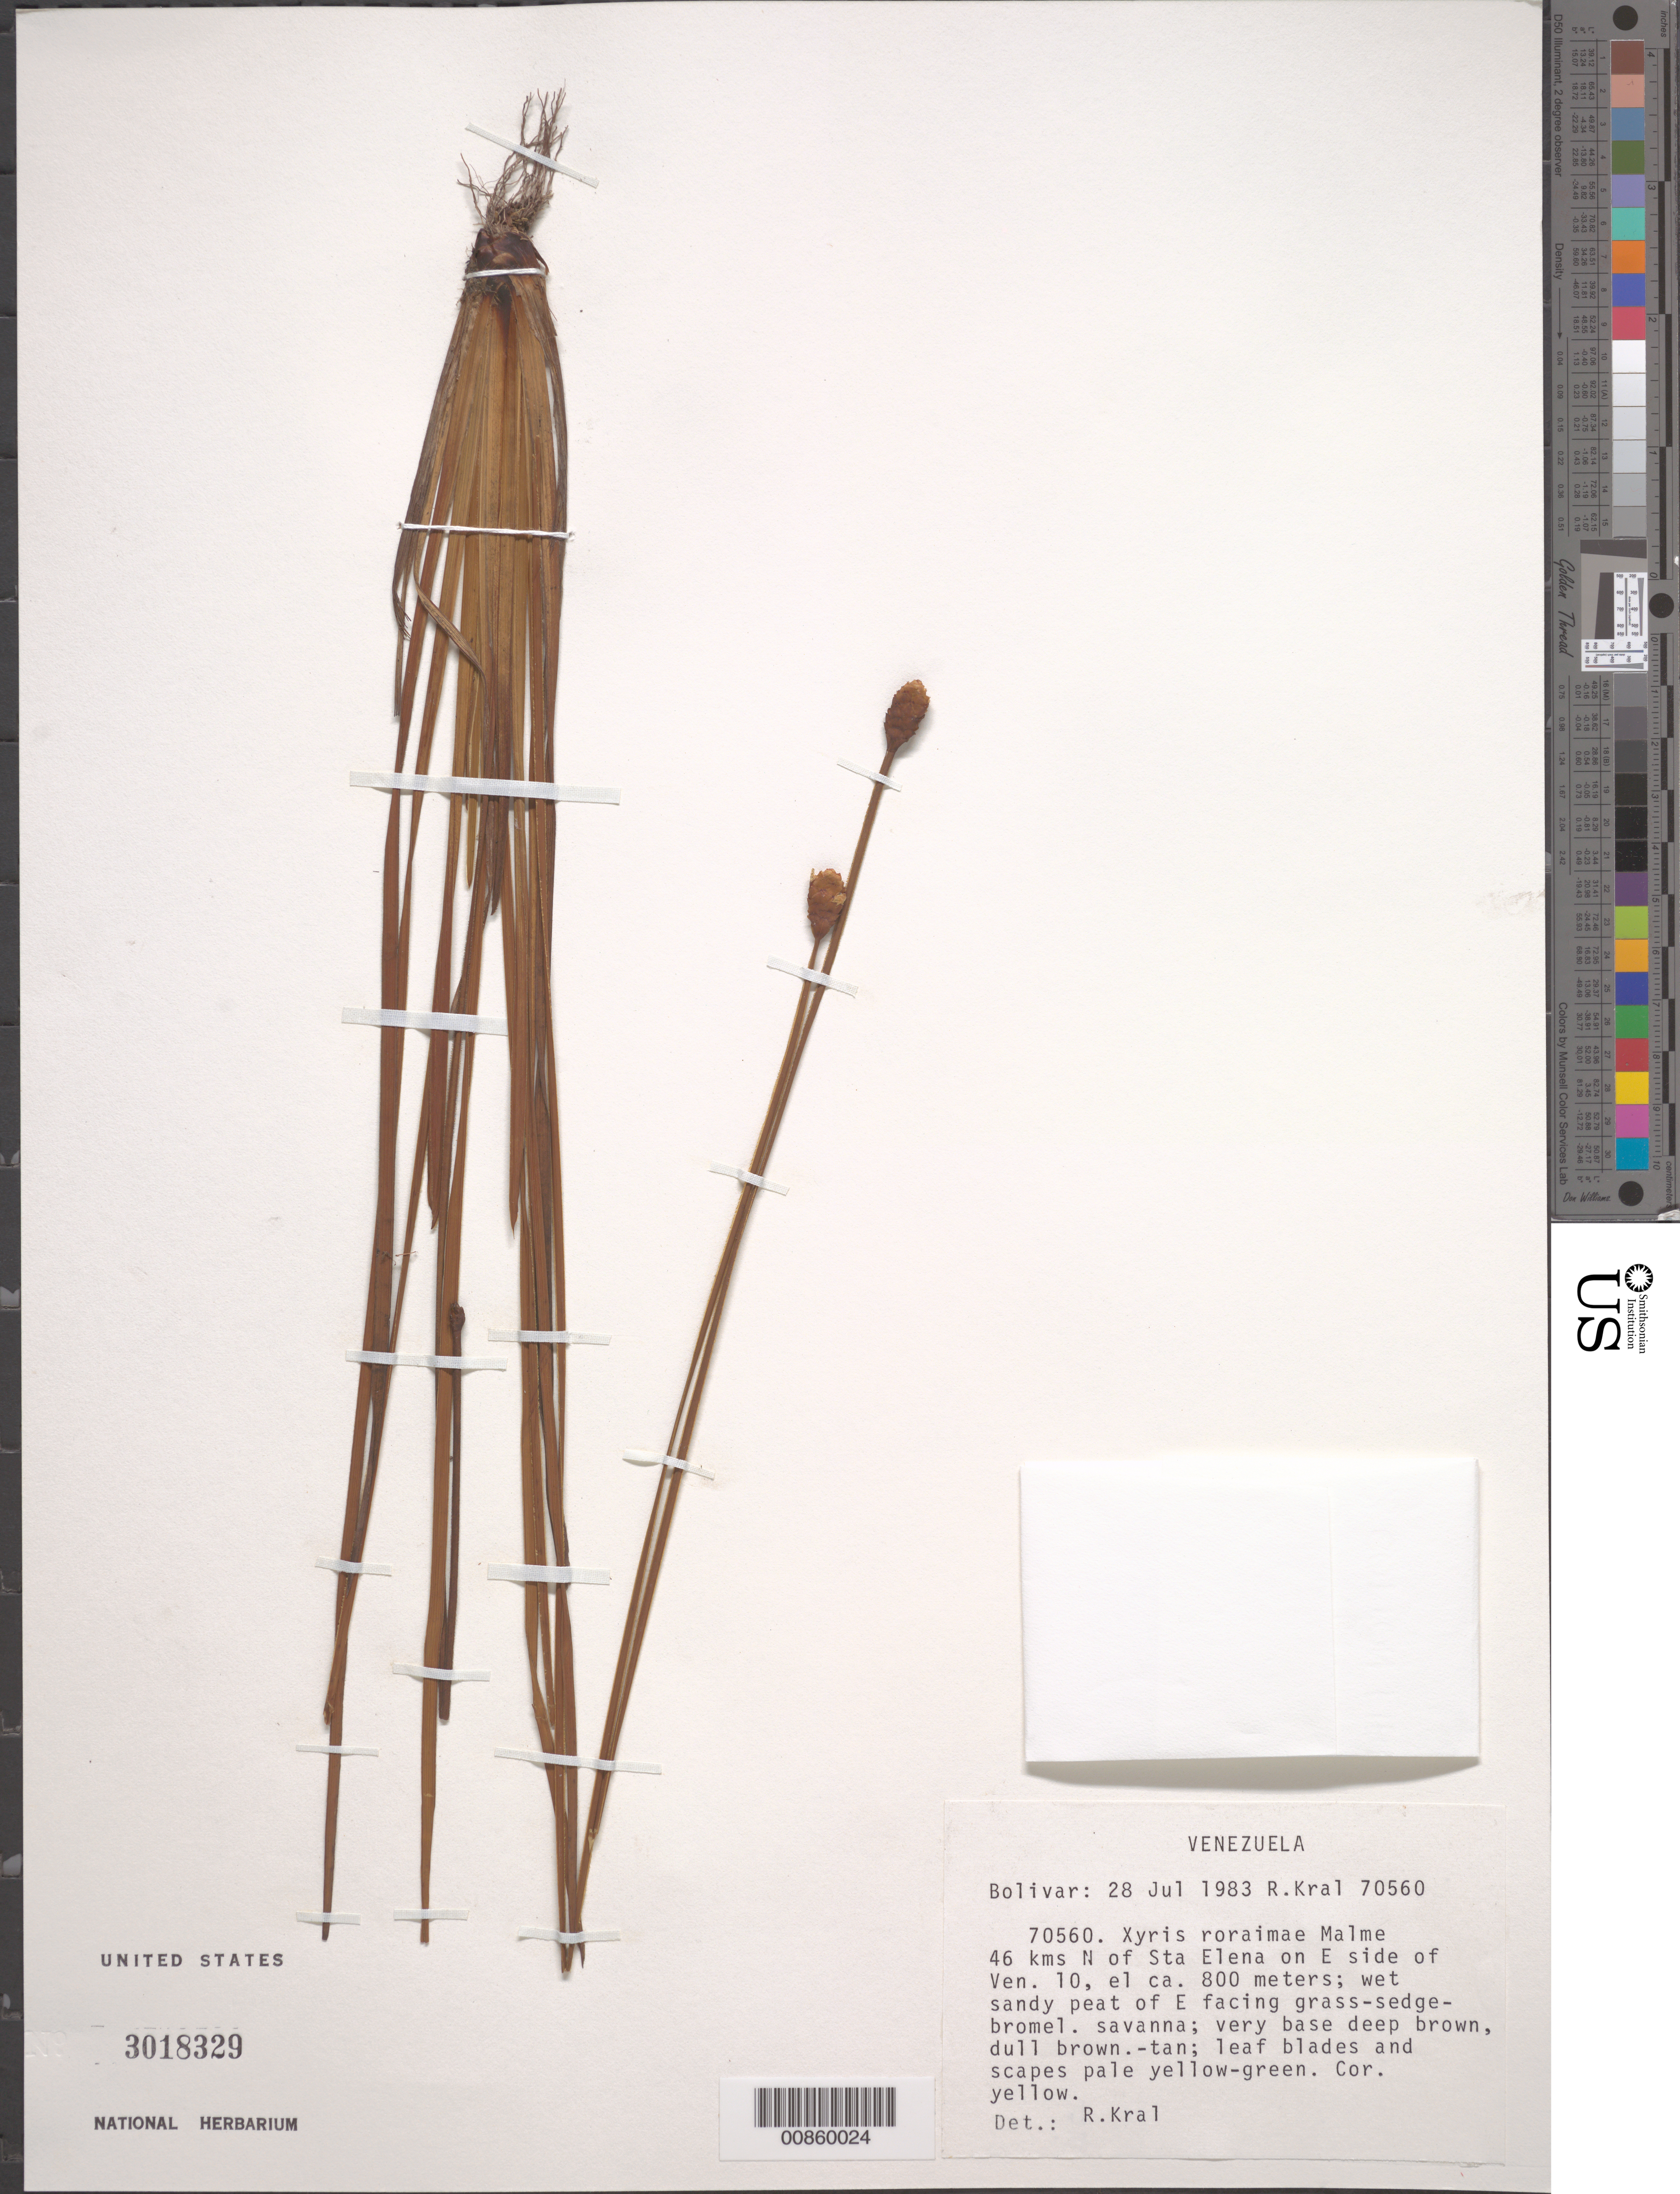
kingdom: Plantae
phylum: Tracheophyta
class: Liliopsida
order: Poales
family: Xyridaceae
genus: Xyris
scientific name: Xyris roraimae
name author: Malme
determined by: Kral, Robert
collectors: R. Kral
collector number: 70560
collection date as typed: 28-Jul-83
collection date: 1983-07-28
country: Venezuela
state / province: Bolívar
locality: Sta. Elena de Uairén, 46 km N, on E side, Ven. 10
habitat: Wet sandy peat of E facing grass-sedge-bromel. Savanna.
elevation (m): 800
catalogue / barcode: US 3018329